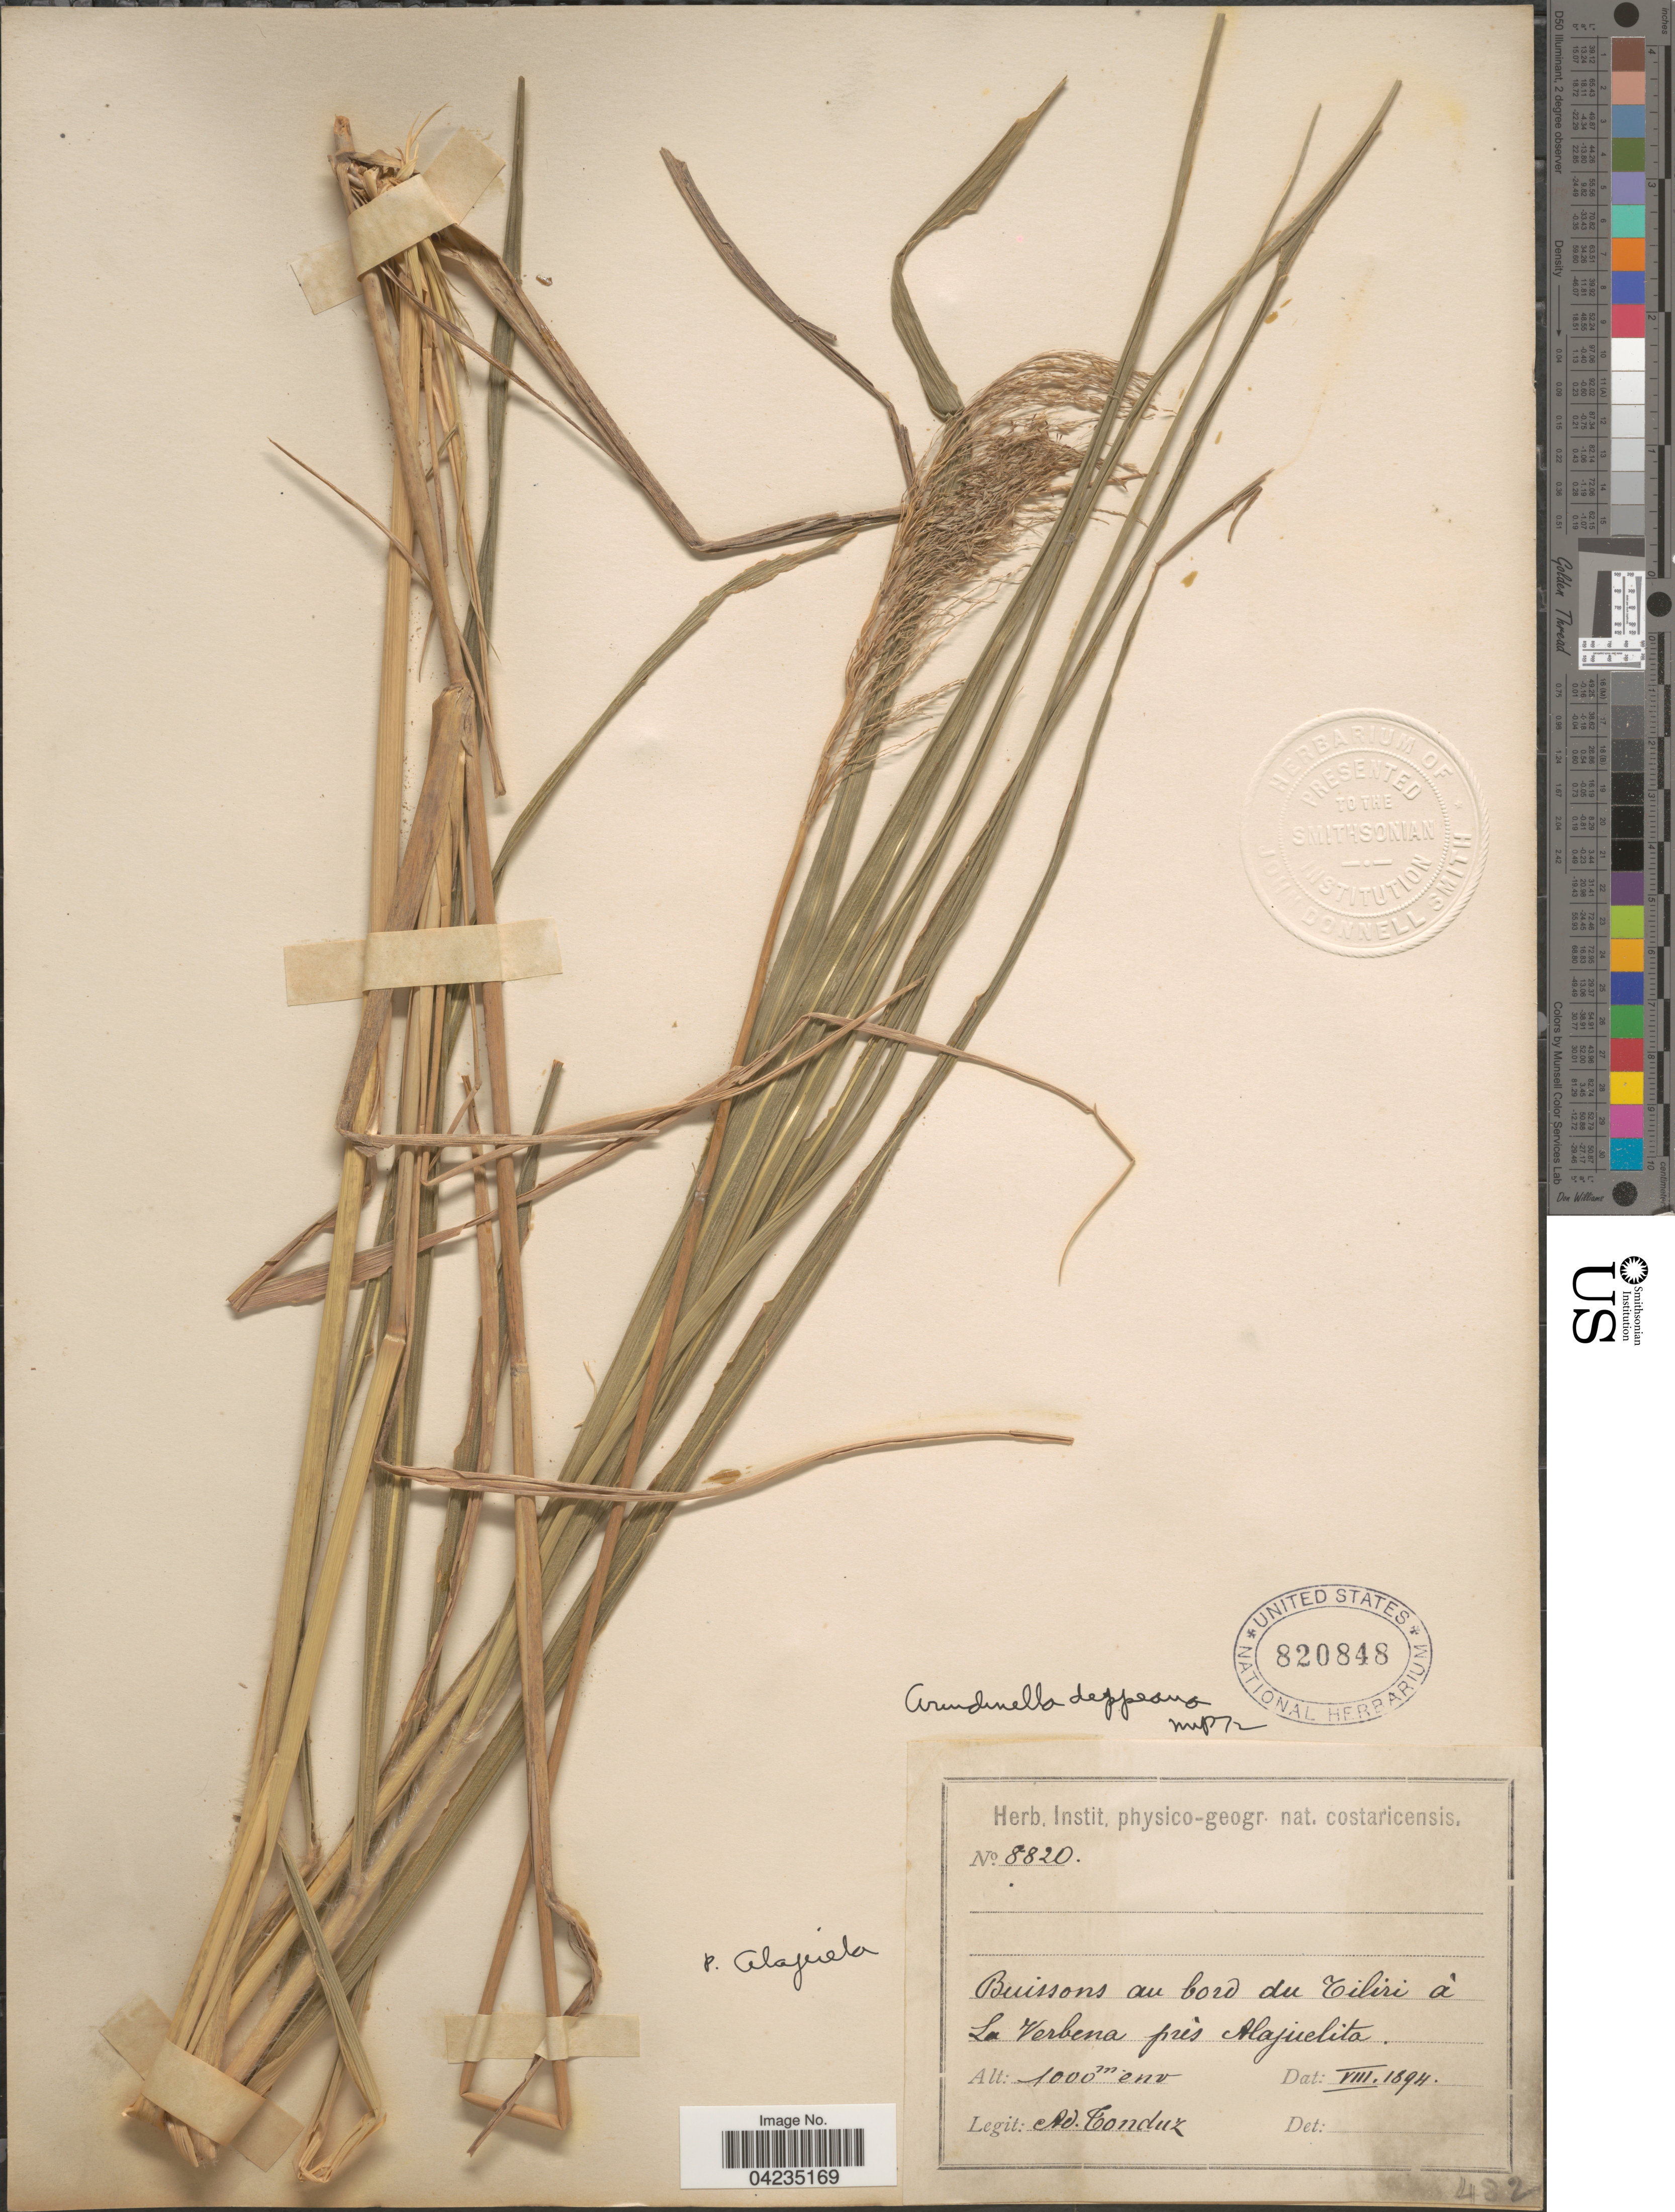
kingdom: Plantae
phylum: Tracheophyta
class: Liliopsida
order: Poales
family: Poaceae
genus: Arundinella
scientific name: Arundinella deppeana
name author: Nees ex Steud.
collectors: A. Tonduz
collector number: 8820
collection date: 1894-08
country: Costa Rica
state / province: Alajuela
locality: P. Alajuela. Buissons au bord du Tiliri à La Verbena près Alajuelita.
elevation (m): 1000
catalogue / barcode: US 820848